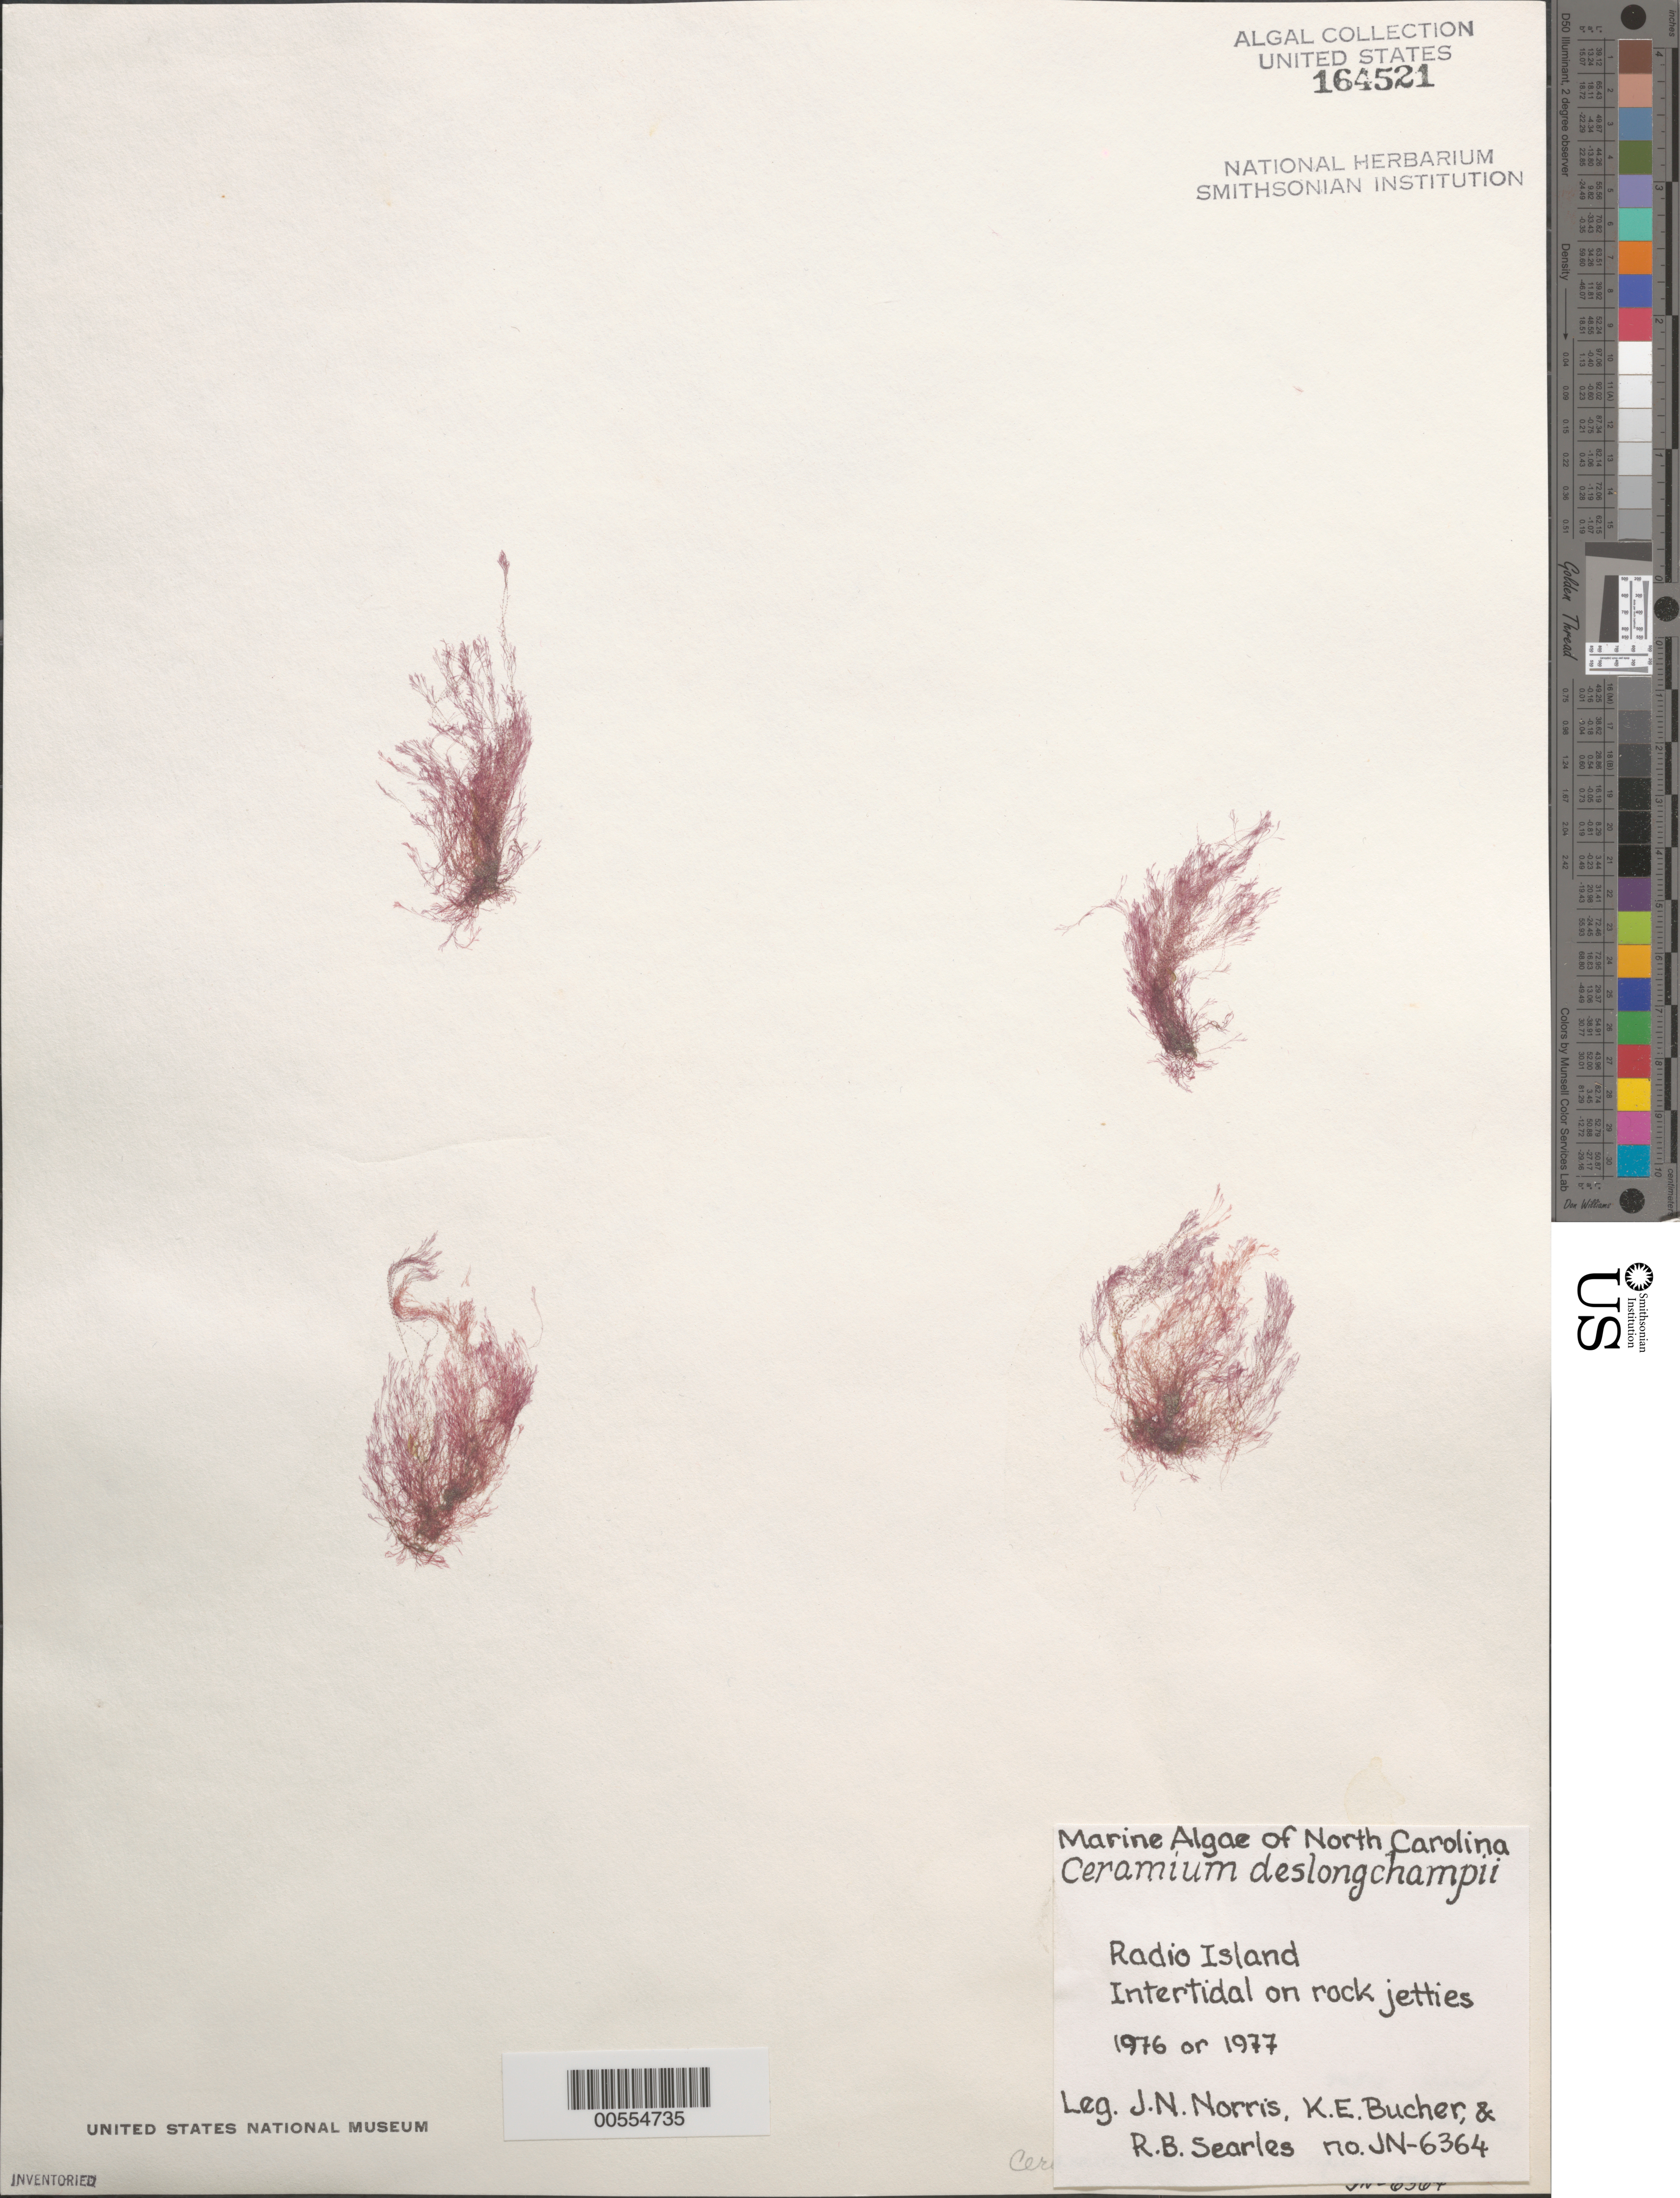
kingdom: Plantae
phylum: Rhodophyta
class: Florideophyceae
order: Ceramiales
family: Ceramiaceae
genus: Ceramium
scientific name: Ceramium deslongchampsii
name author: Chauvin ex Duby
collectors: J. N. Norris, K. E. Bucher & R. Searles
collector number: JN-6364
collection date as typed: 1976 OR -- --- 1977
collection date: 1976 or 1977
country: United States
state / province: North Carolina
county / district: Carteret County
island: Radio Island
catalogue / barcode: US 164521